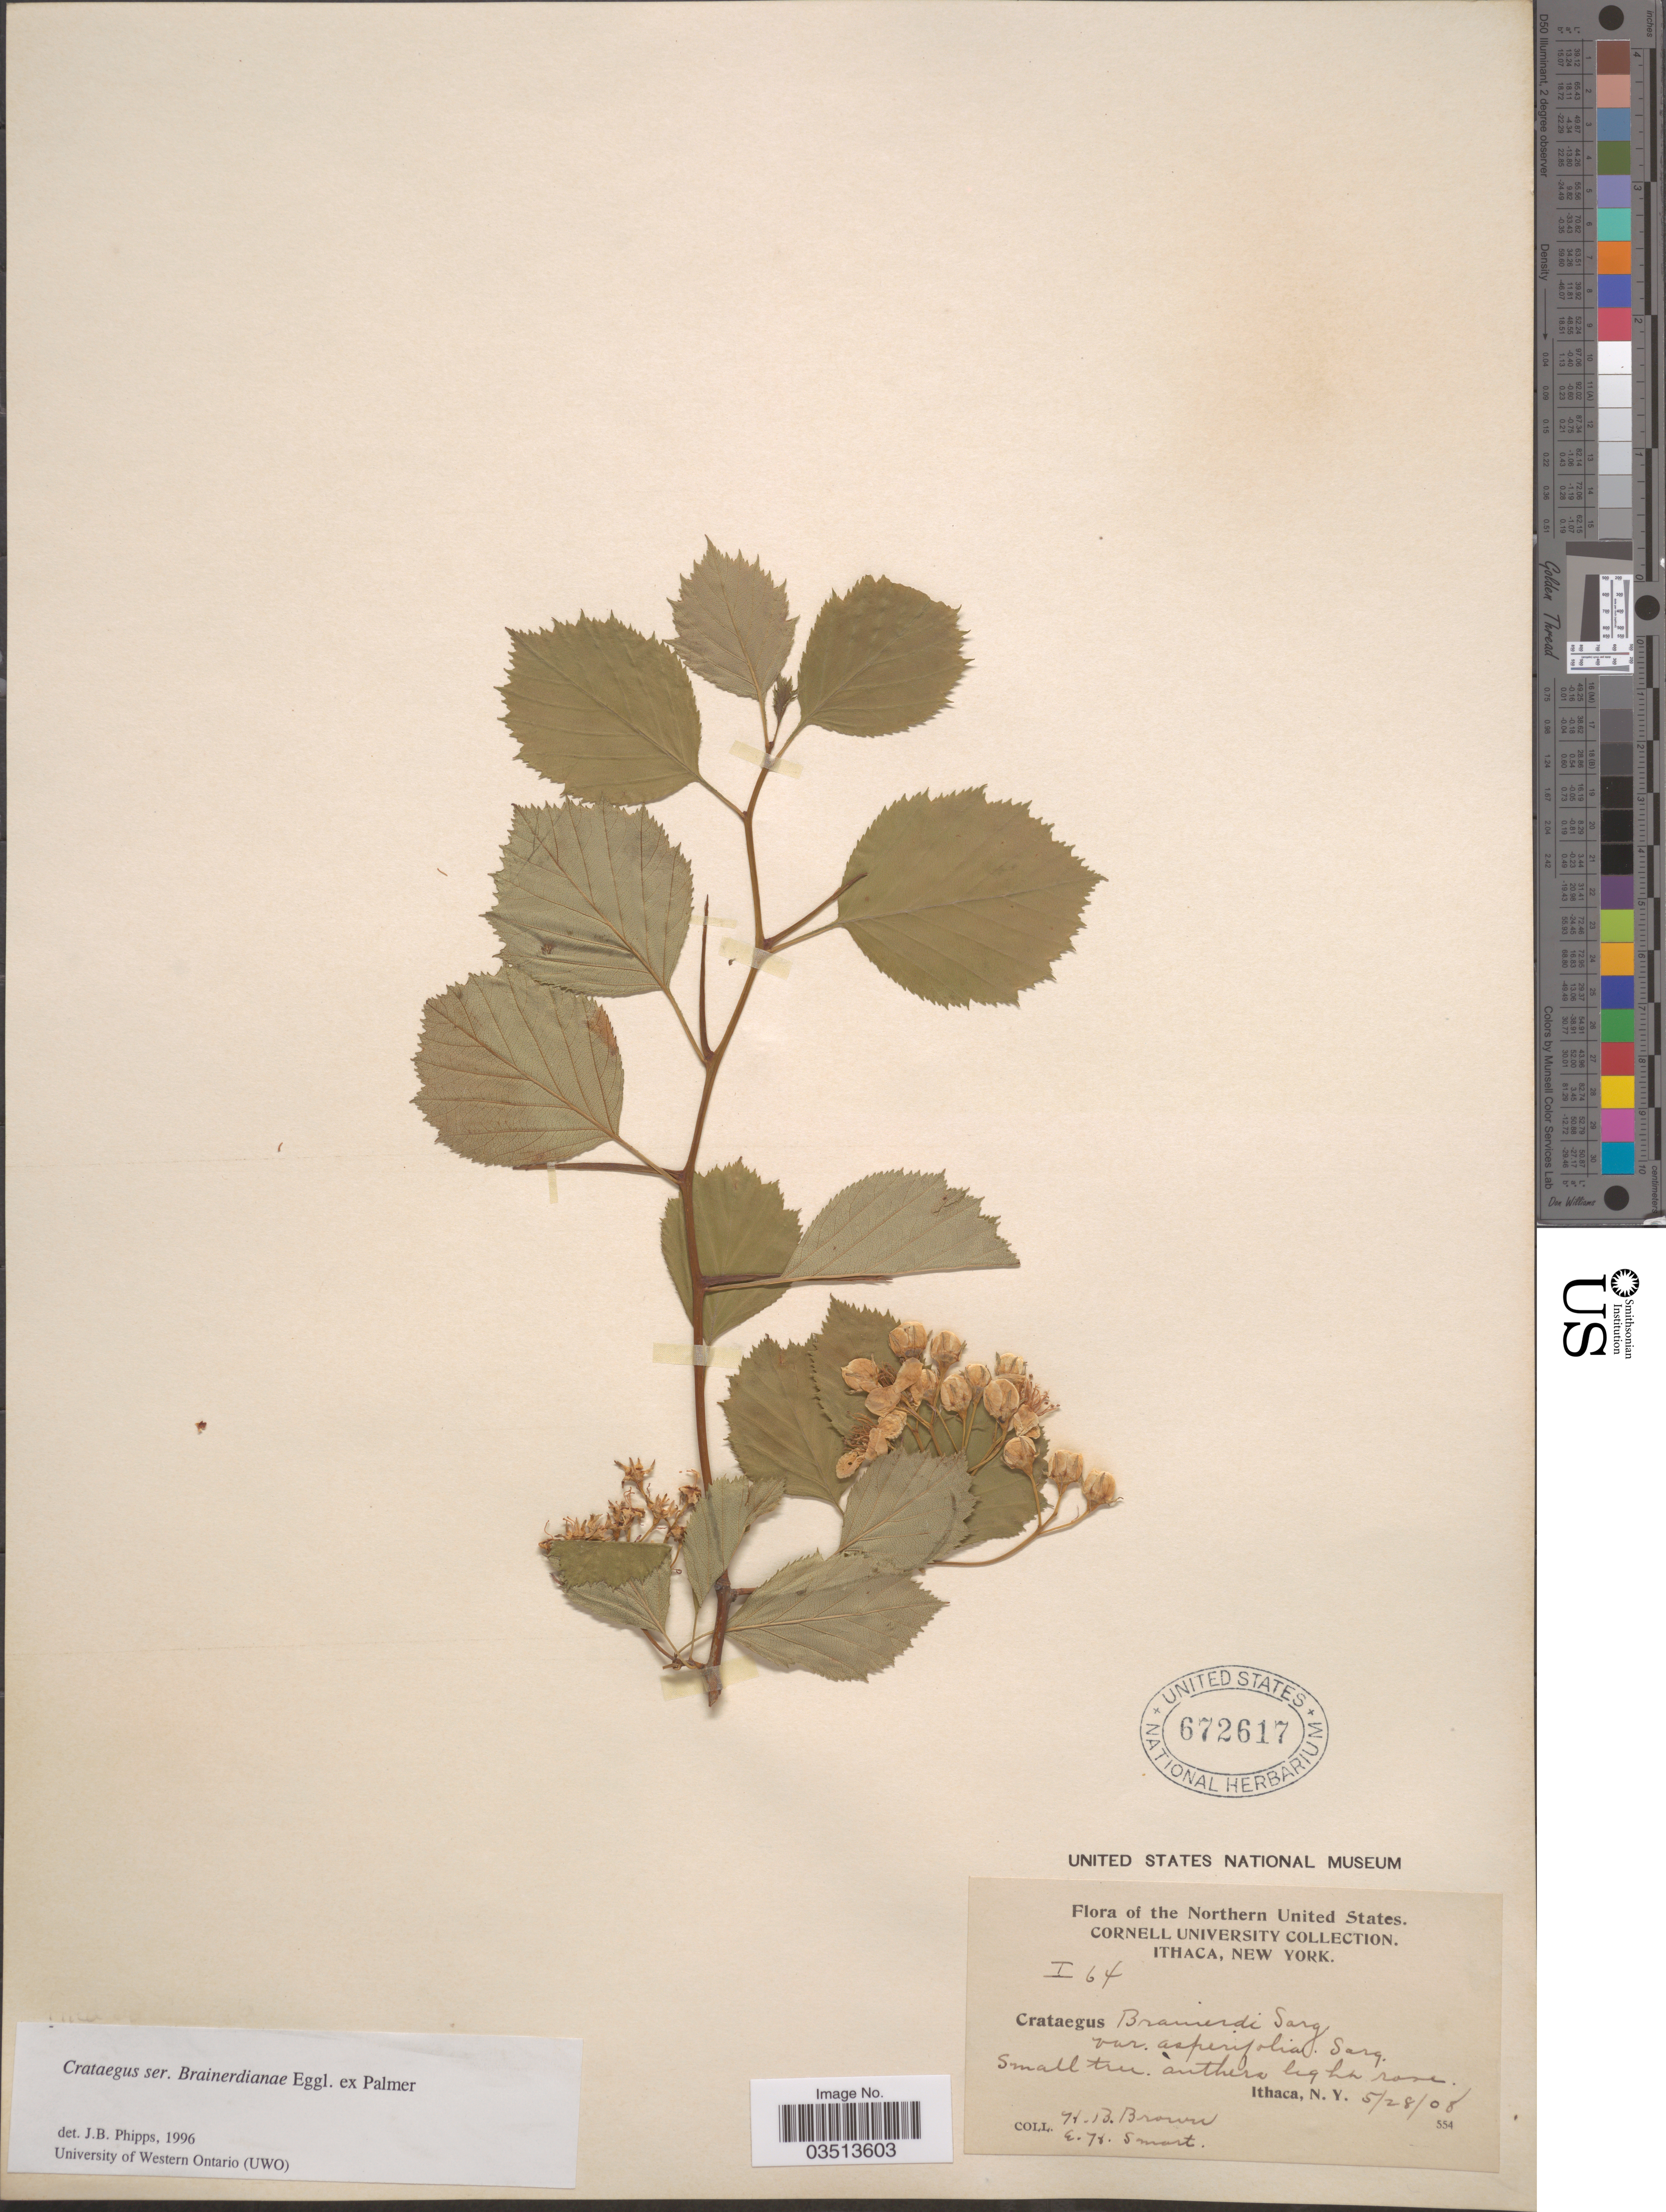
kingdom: Plantae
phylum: Tracheophyta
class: Magnoliopsida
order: Rosales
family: Rosaceae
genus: Crataegus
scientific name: Crataegus brainerdii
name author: Sarg.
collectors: H. B. Brown & E. Smart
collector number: I64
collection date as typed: Transcribed d/m/y: 28/5/8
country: United States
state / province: New York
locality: Northern United States. Ithaca.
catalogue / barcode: US 672617